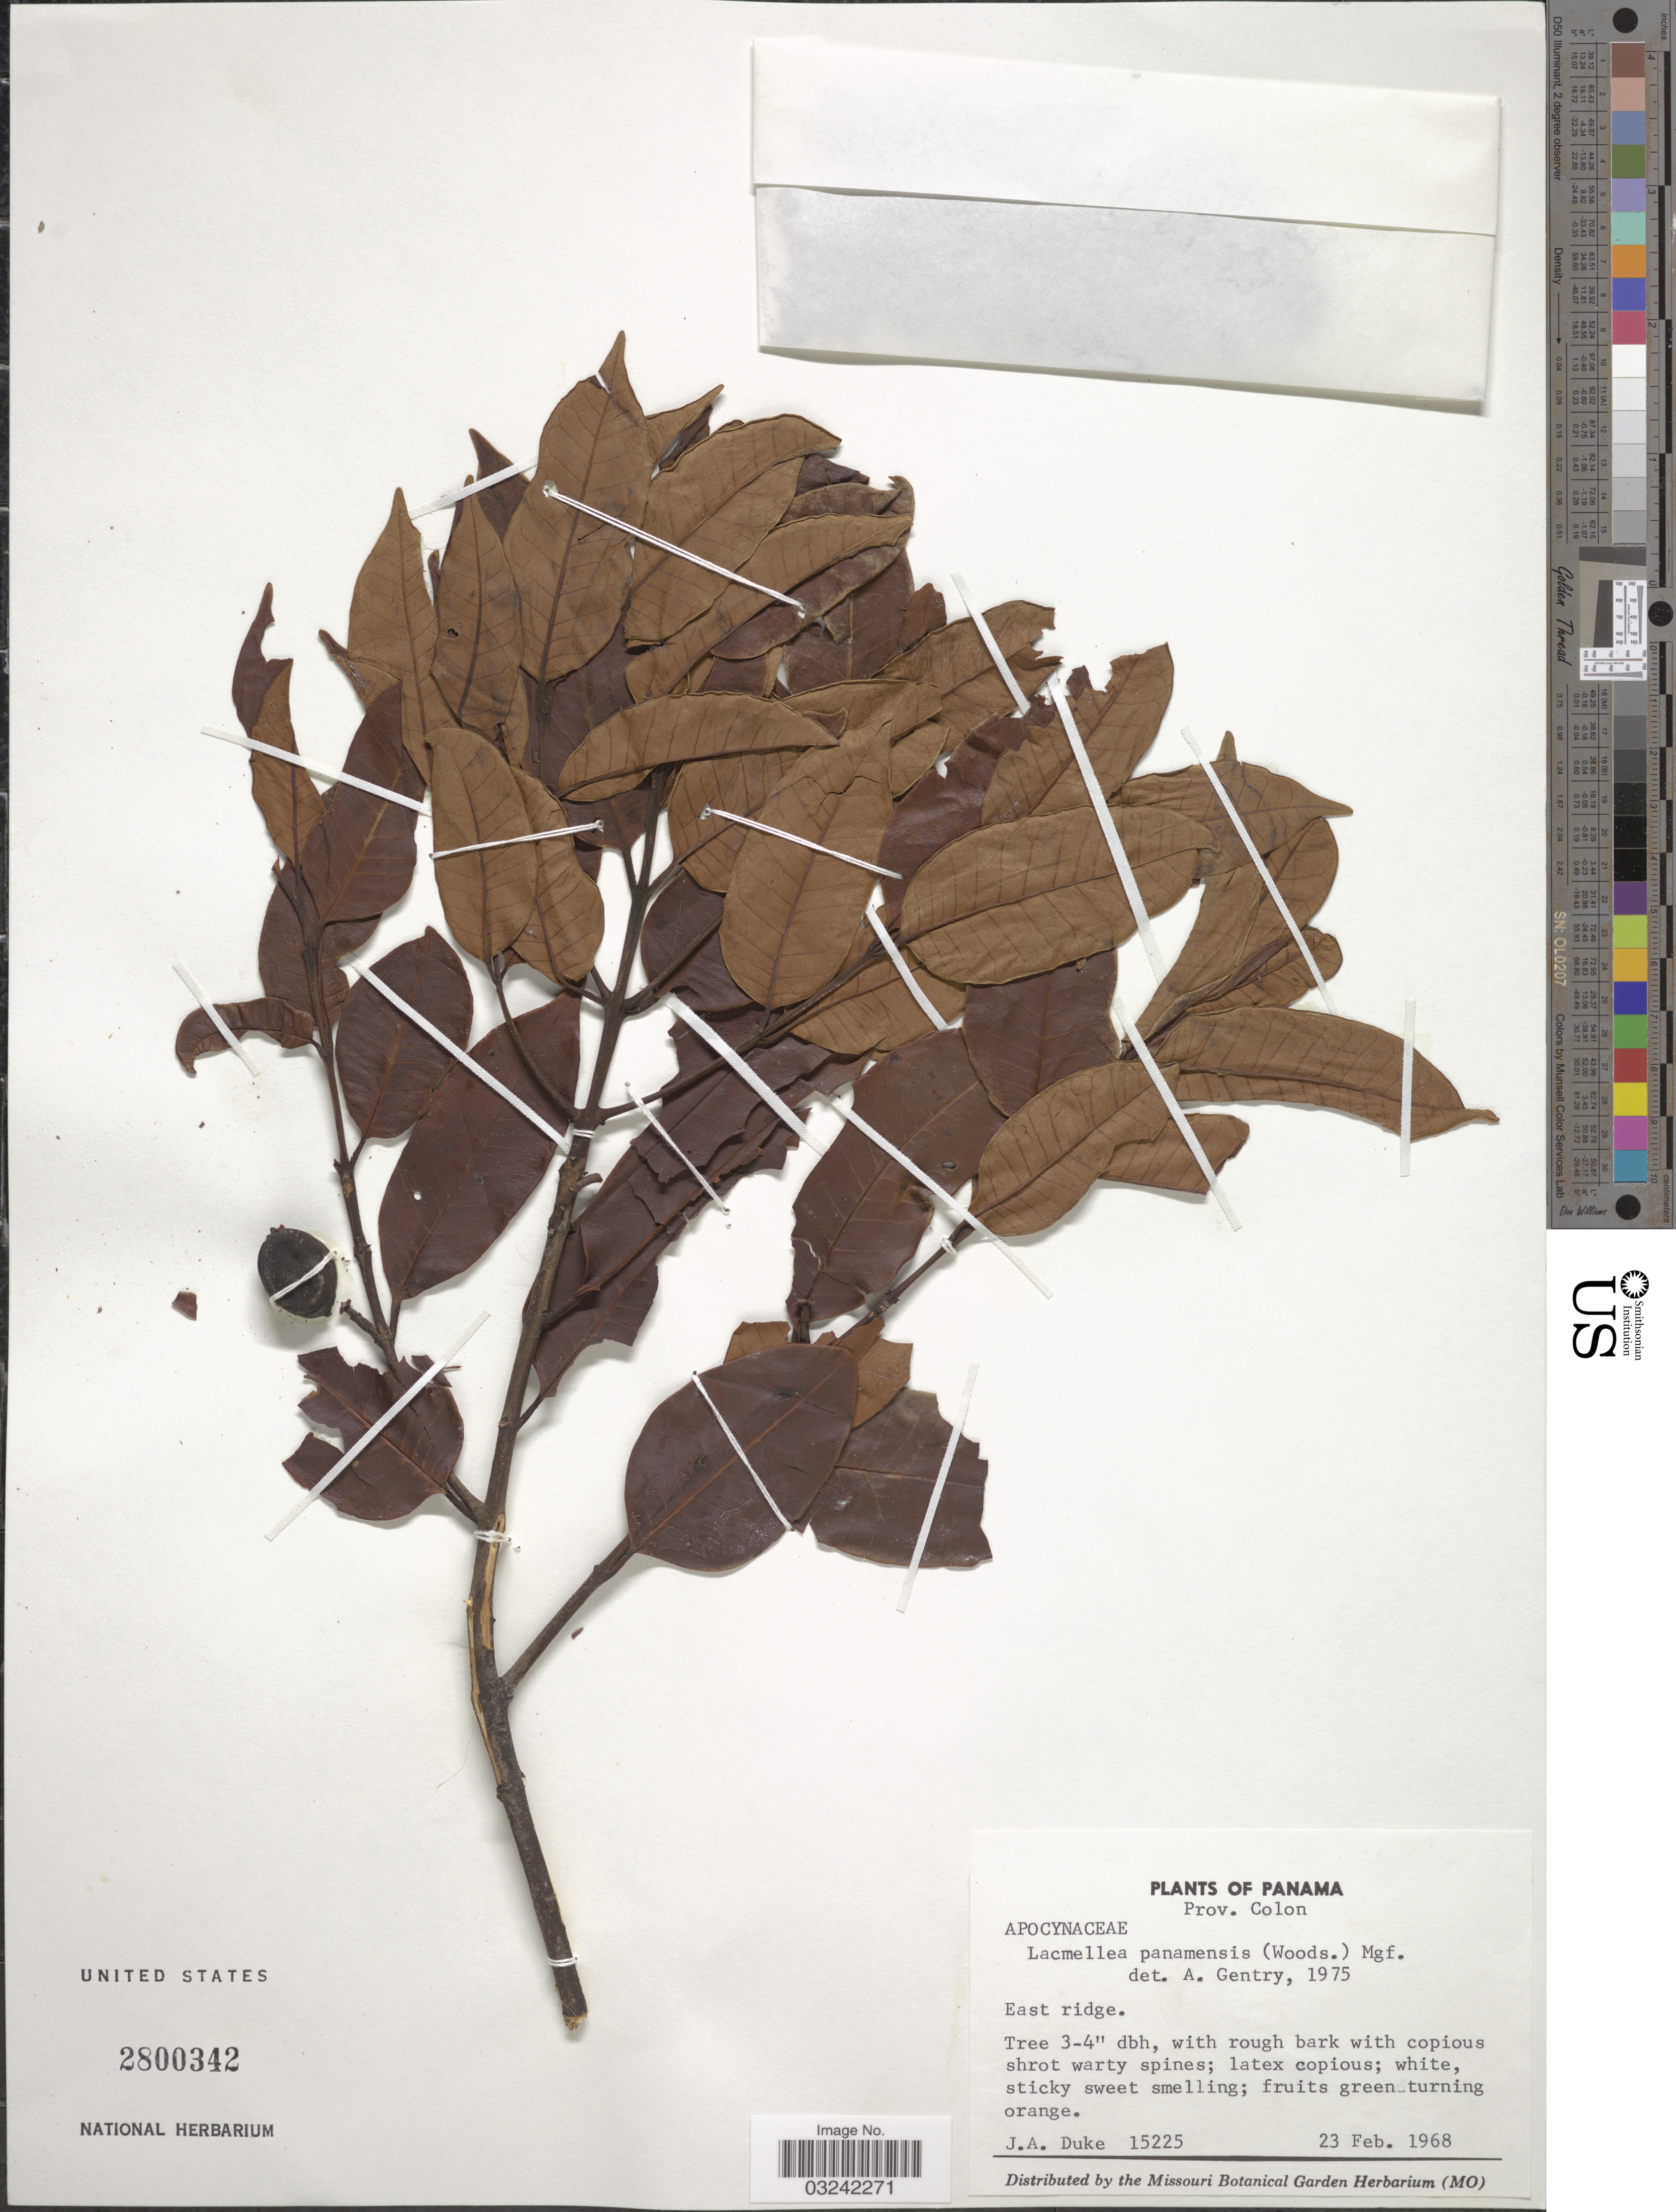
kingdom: Plantae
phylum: Tracheophyta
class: Magnoliopsida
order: Gentianales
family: Apocynaceae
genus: Lacmellea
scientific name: Lacmellea panamensis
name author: (Woodson) Markgr.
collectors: J. A. Duke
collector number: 15225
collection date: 1968-02-23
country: Panama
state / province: Colón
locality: East ridge.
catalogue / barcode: US 2800342